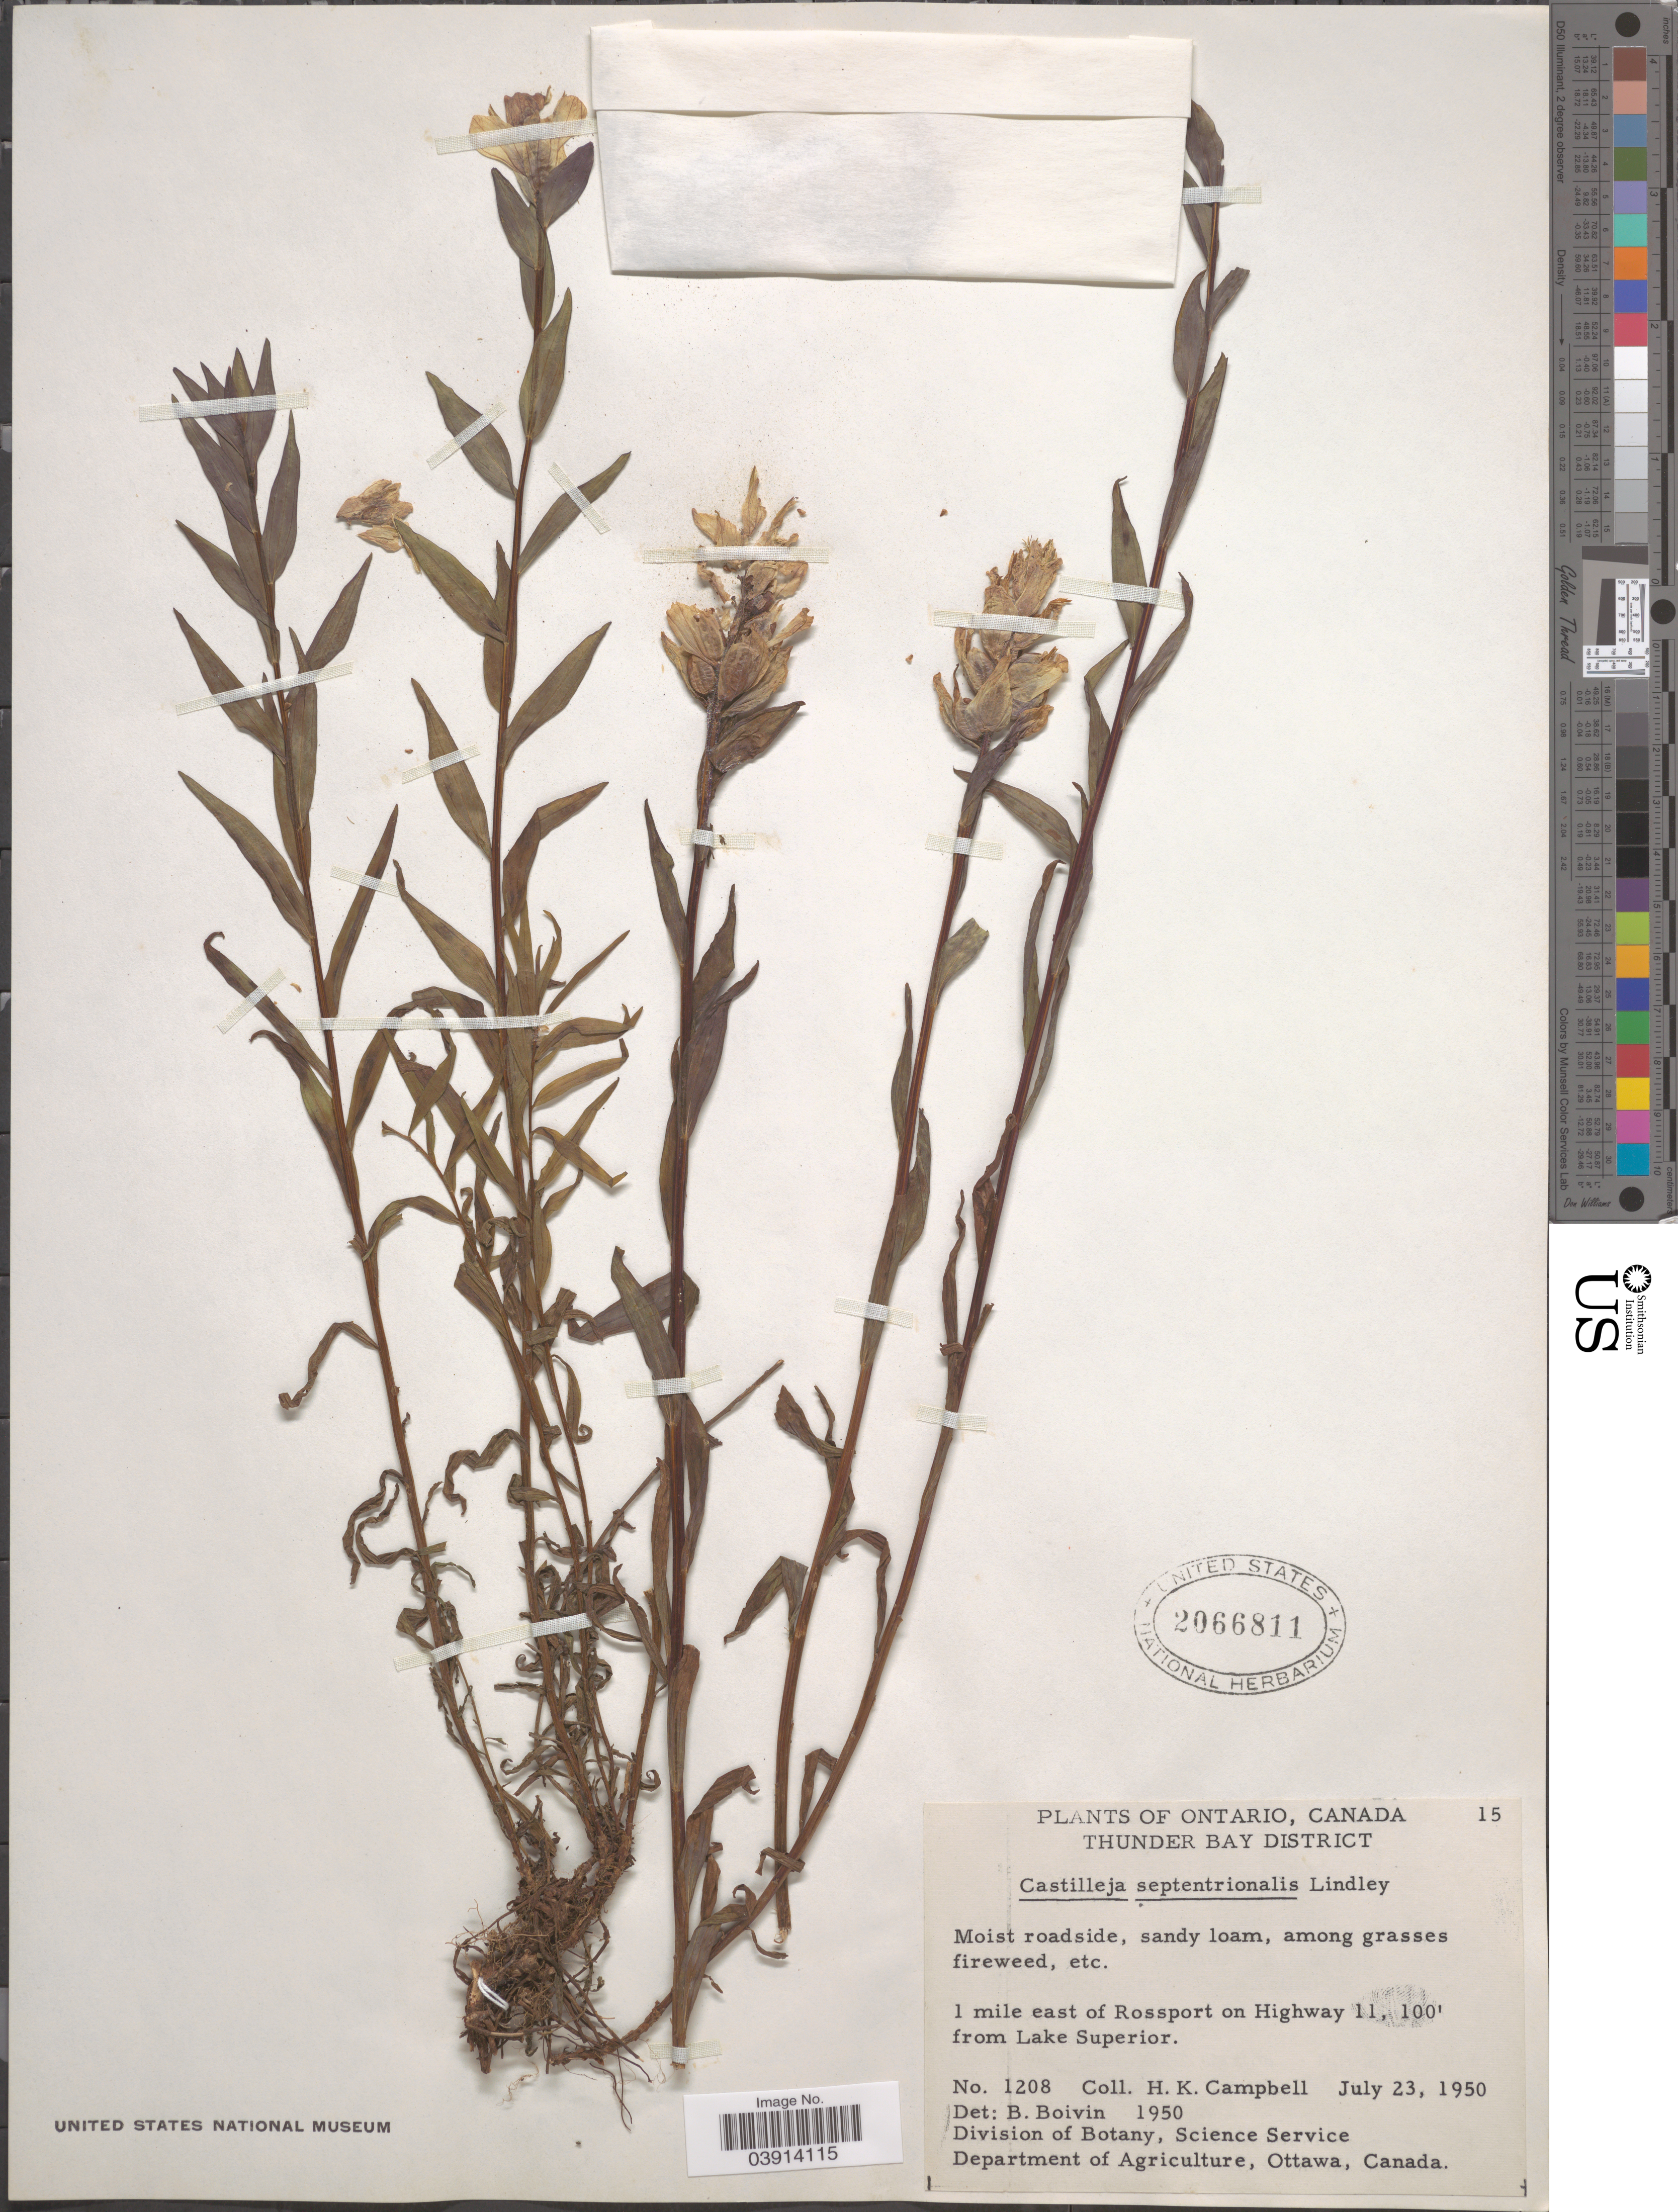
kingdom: Plantae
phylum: Tracheophyta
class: Magnoliopsida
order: Lamiales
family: Orobanchaceae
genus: Castilleja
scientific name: Castilleja septentrionalis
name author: Lindl.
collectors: H. K. Campbell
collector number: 1208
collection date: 1950-07-23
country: Canada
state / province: Ontario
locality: Thunder Bay District. 1 mile east of Rossport of Highway 11, from Lake Superior.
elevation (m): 30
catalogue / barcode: US 2066811